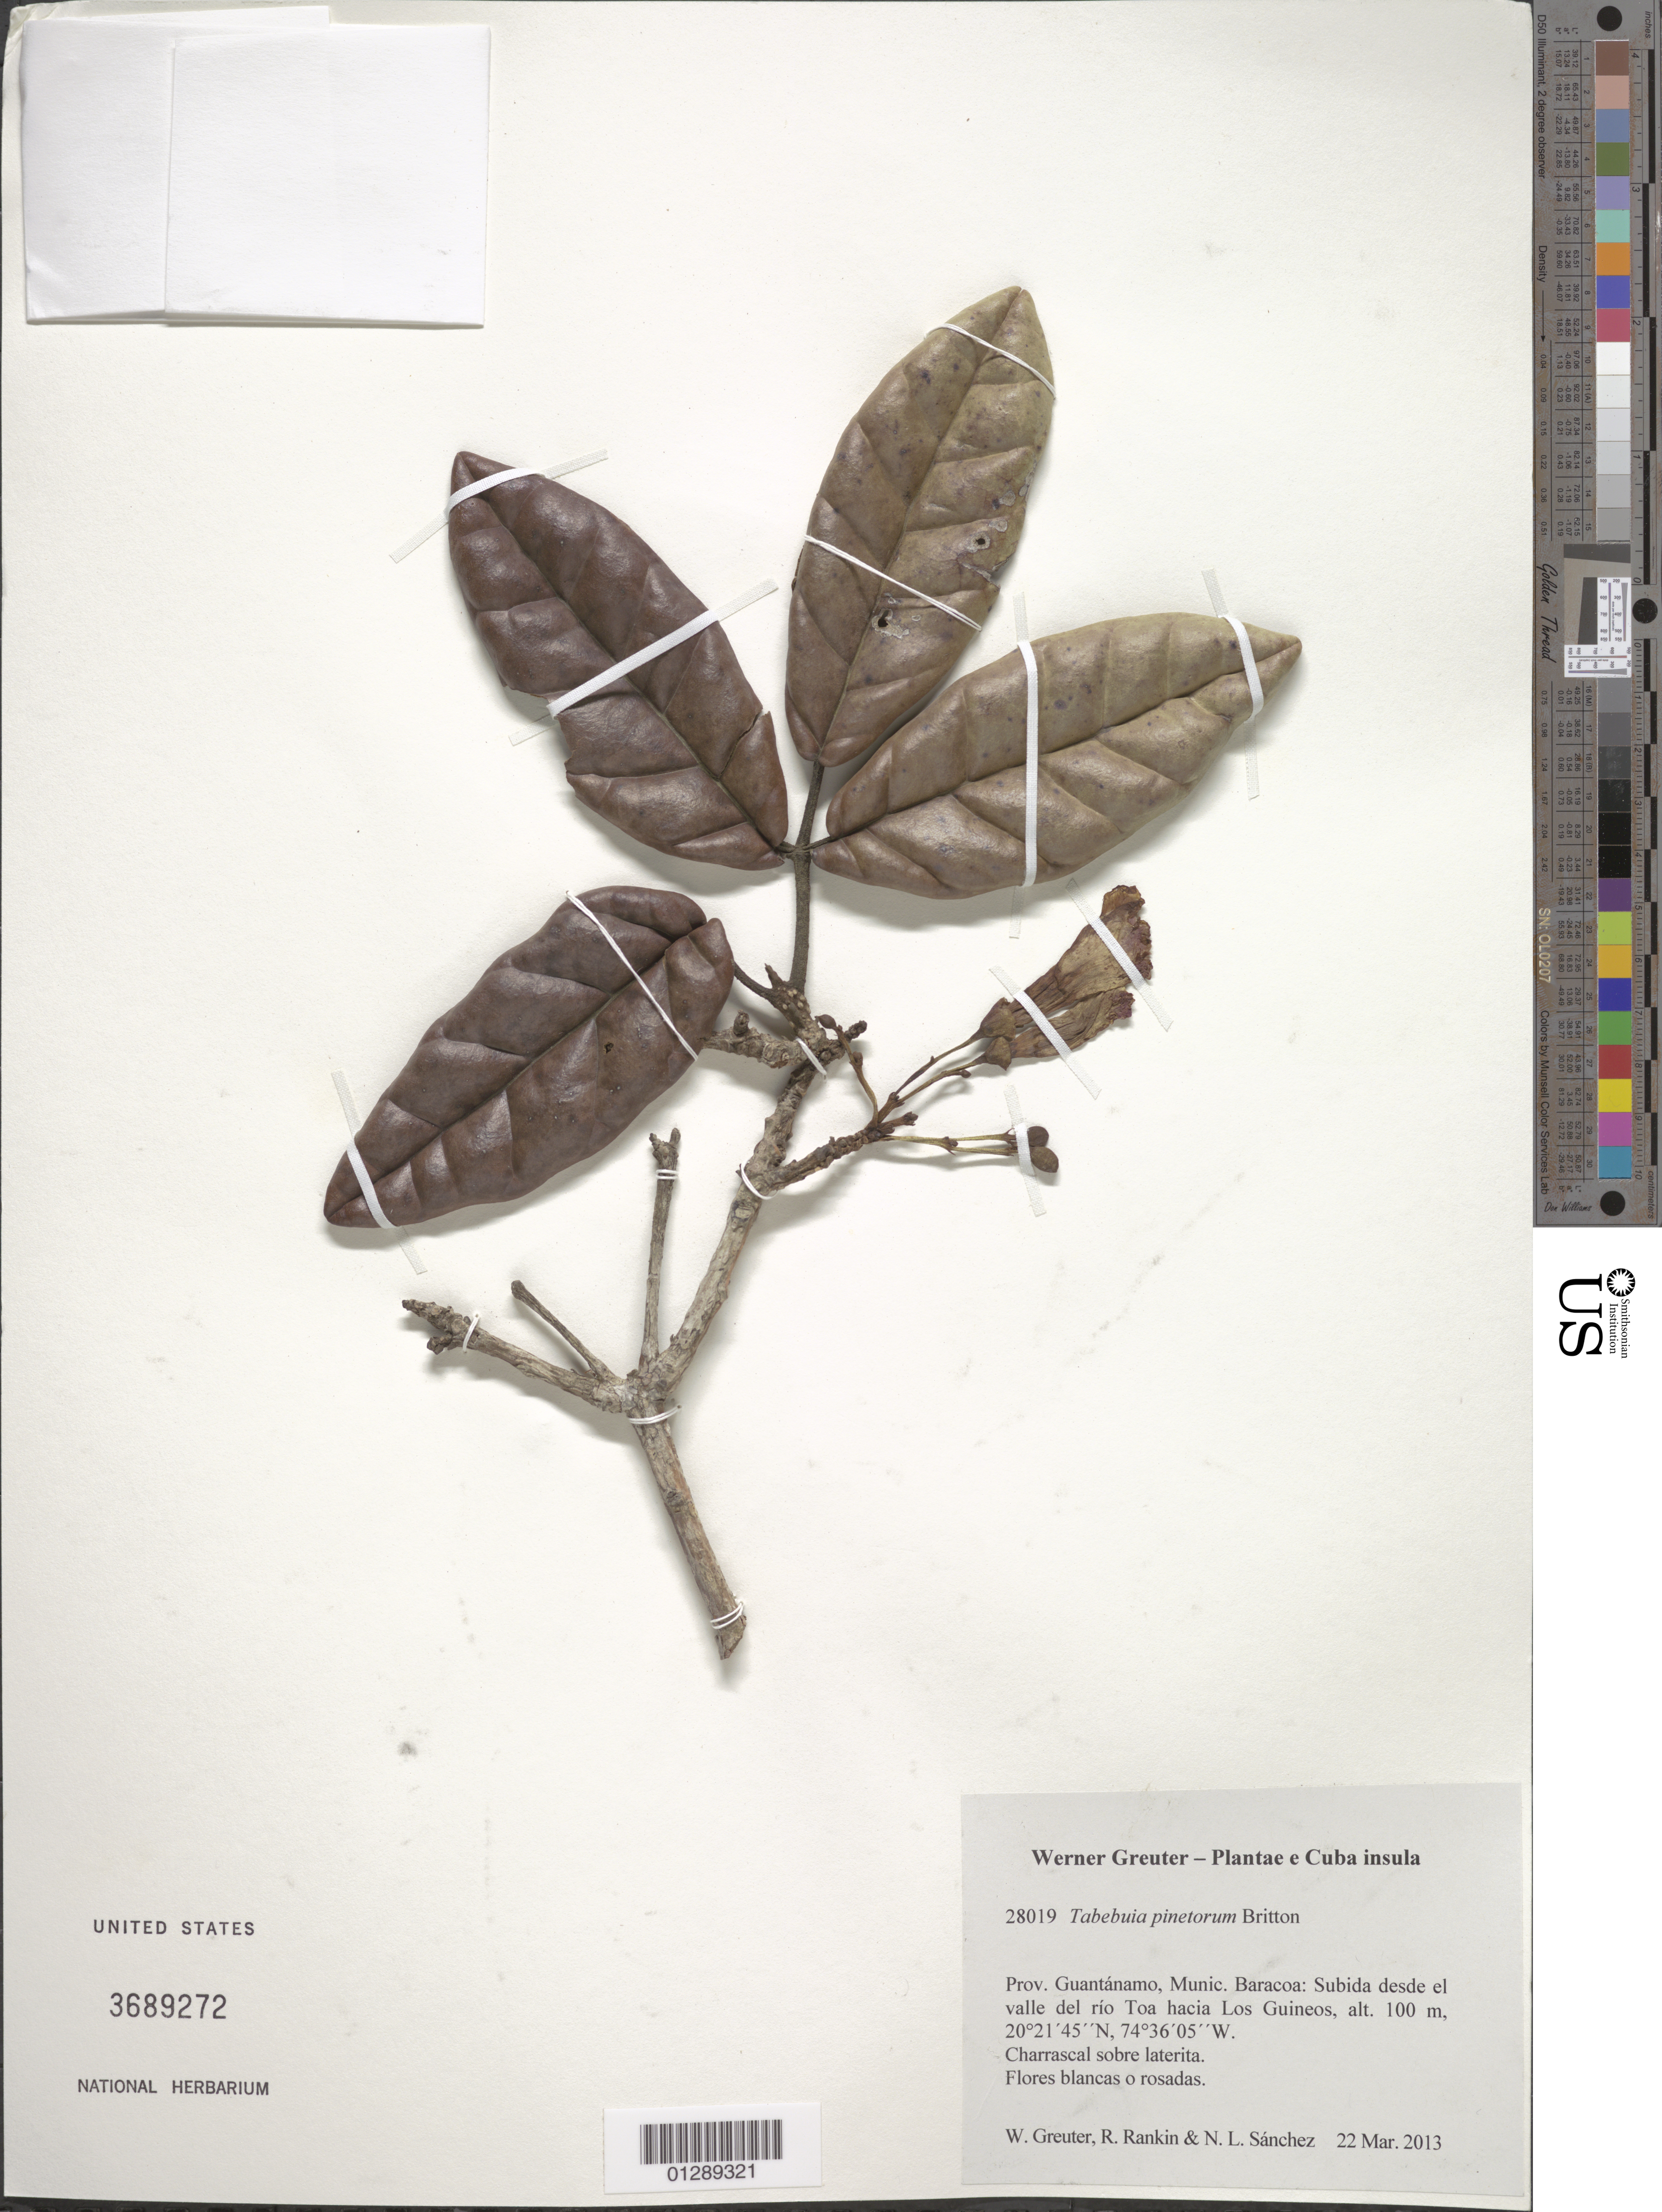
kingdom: Plantae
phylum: Tracheophyta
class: Magnoliopsida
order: Lamiales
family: Bignoniaceae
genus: Tabebuia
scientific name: Tabebuia pinetorum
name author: Britton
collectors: W. R. Greuter, R. Rankin Rodriguez & N. Sanchez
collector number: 28019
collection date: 2013-03-22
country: Cuba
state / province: Guantanamo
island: Cuba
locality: Munic. Baracoa: Subida desde el valle del río Toa hacia Los Guineos.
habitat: Charrascal sobre laterita.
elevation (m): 100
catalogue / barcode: US 3689272